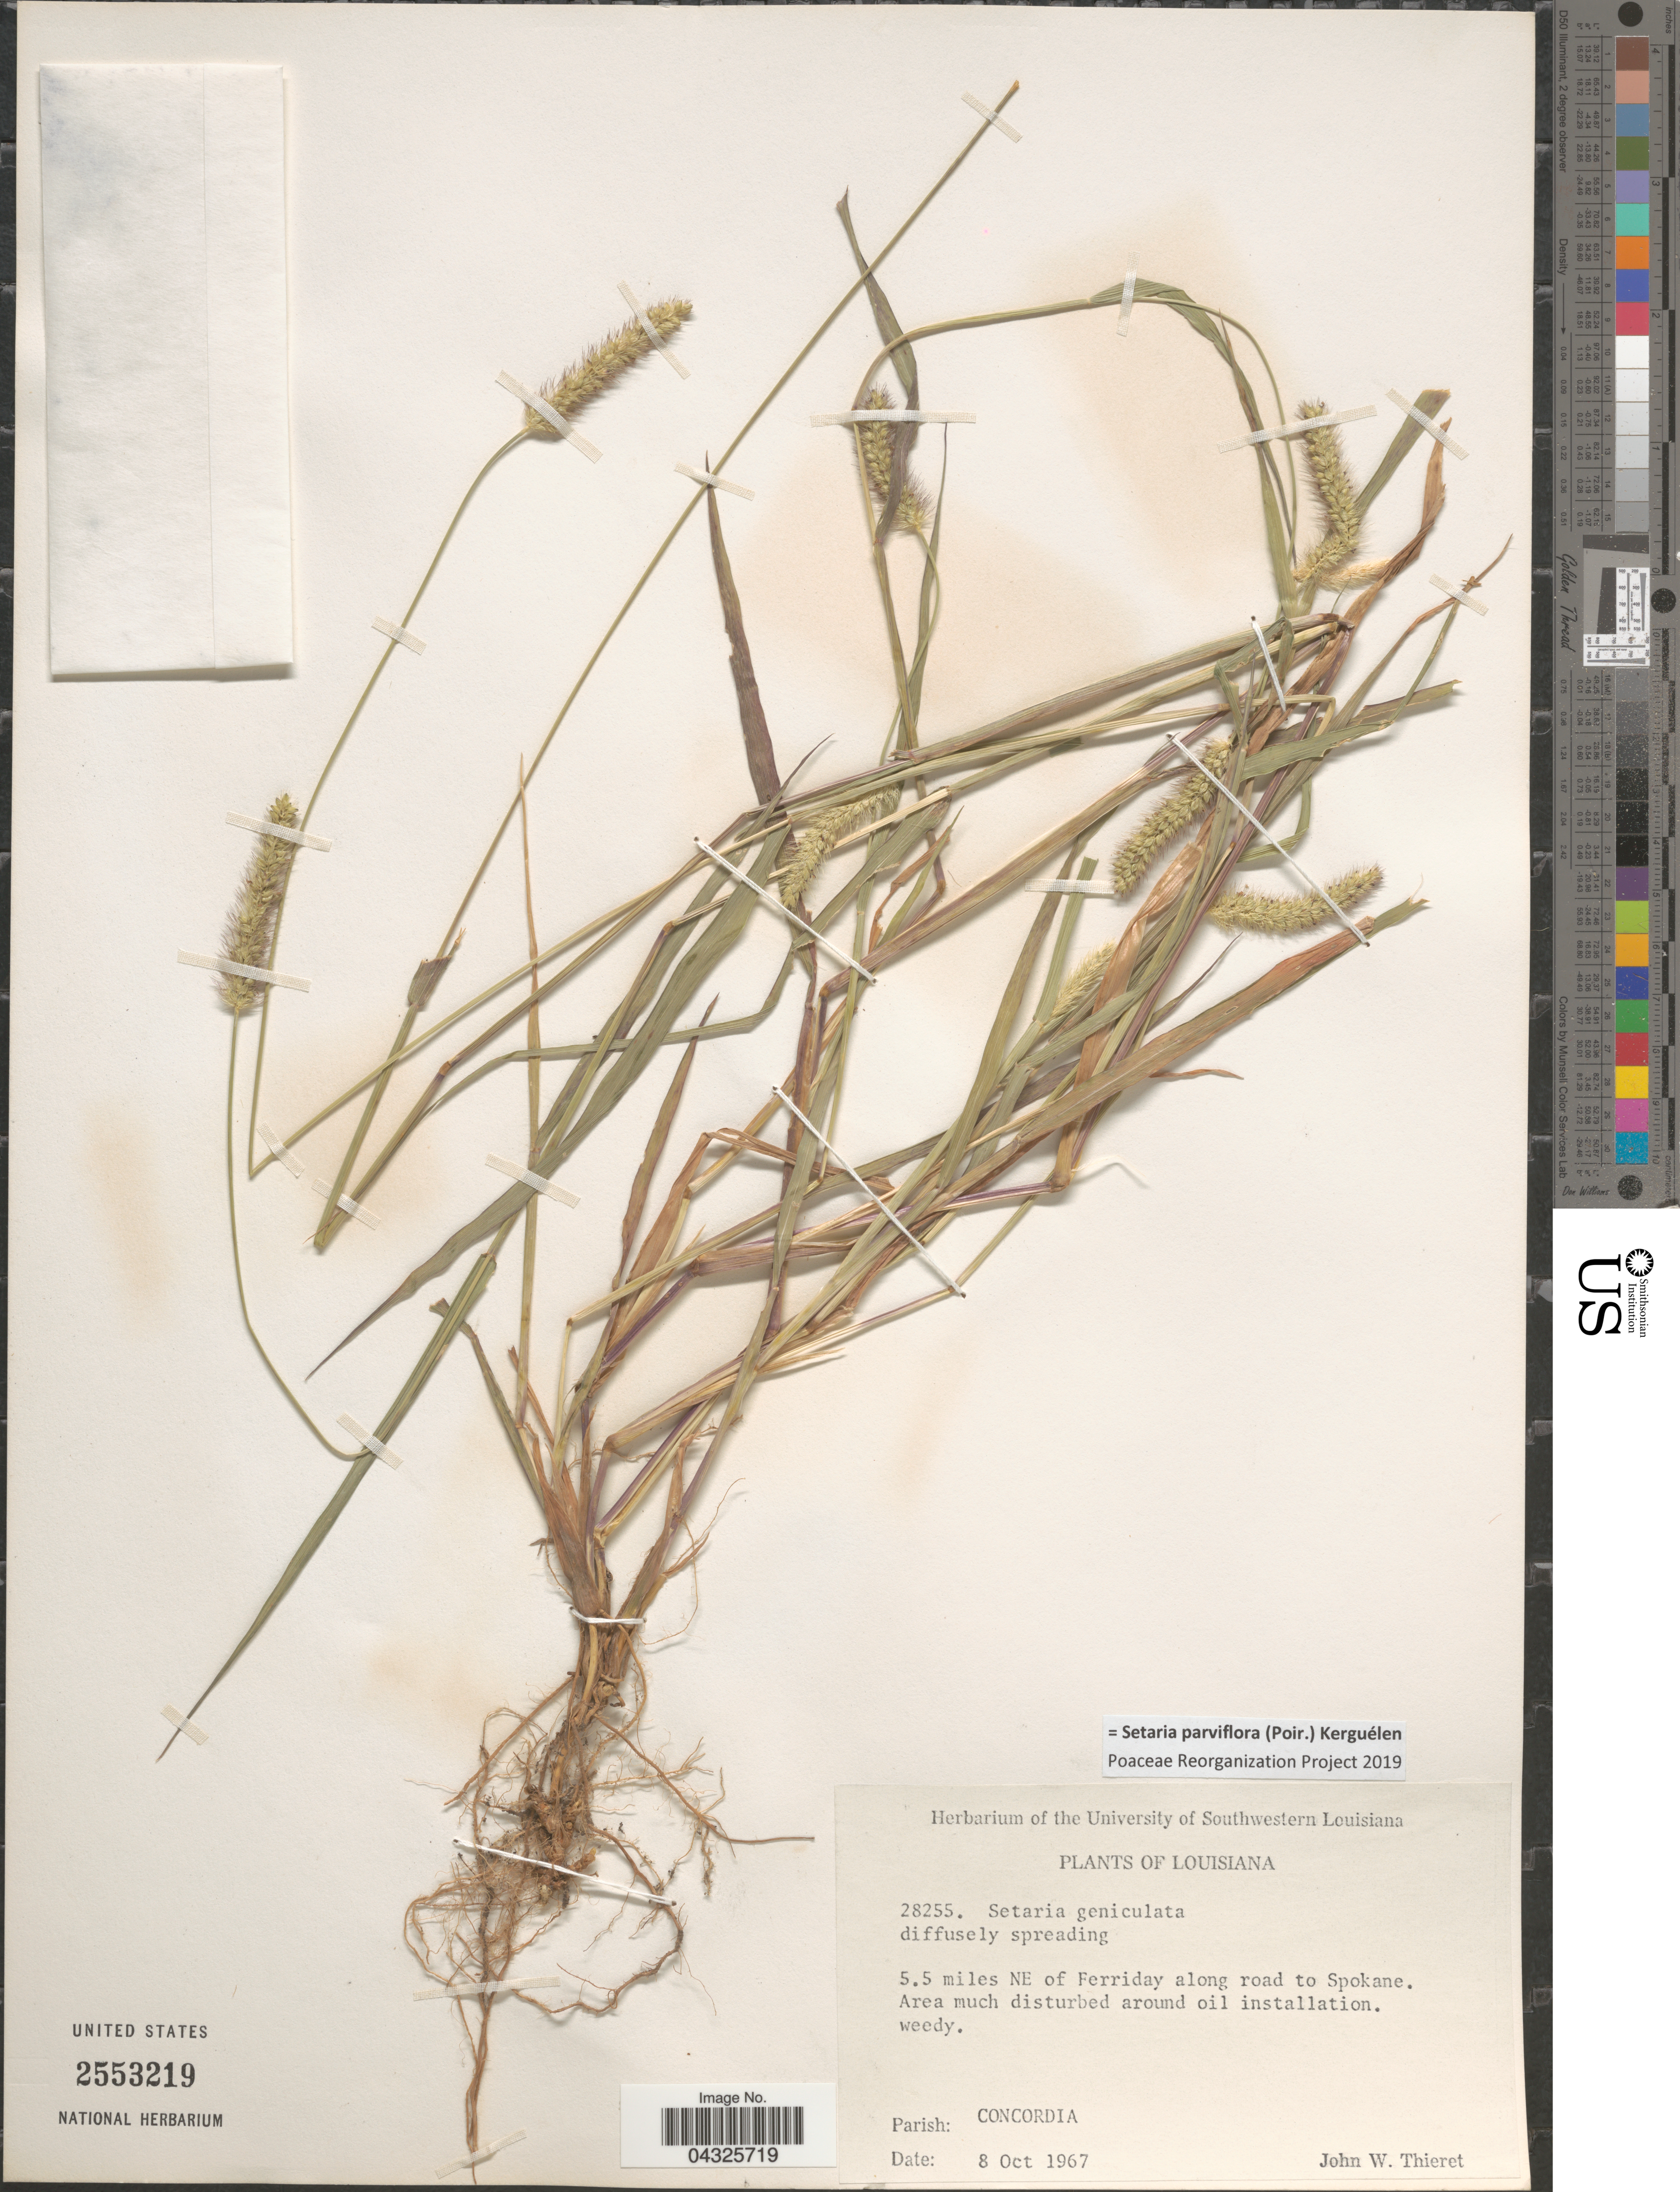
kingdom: Plantae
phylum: Tracheophyta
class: Liliopsida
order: Poales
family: Poaceae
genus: Setaria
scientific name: Setaria parviflora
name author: (Poir.) Kerguélen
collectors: J. W. Thieret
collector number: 28255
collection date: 1967-10-08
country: United States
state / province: Louisiana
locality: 5.5 miles NE of Ferriday along road to Spokane. Parish: Concordia.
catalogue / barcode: US 2553219